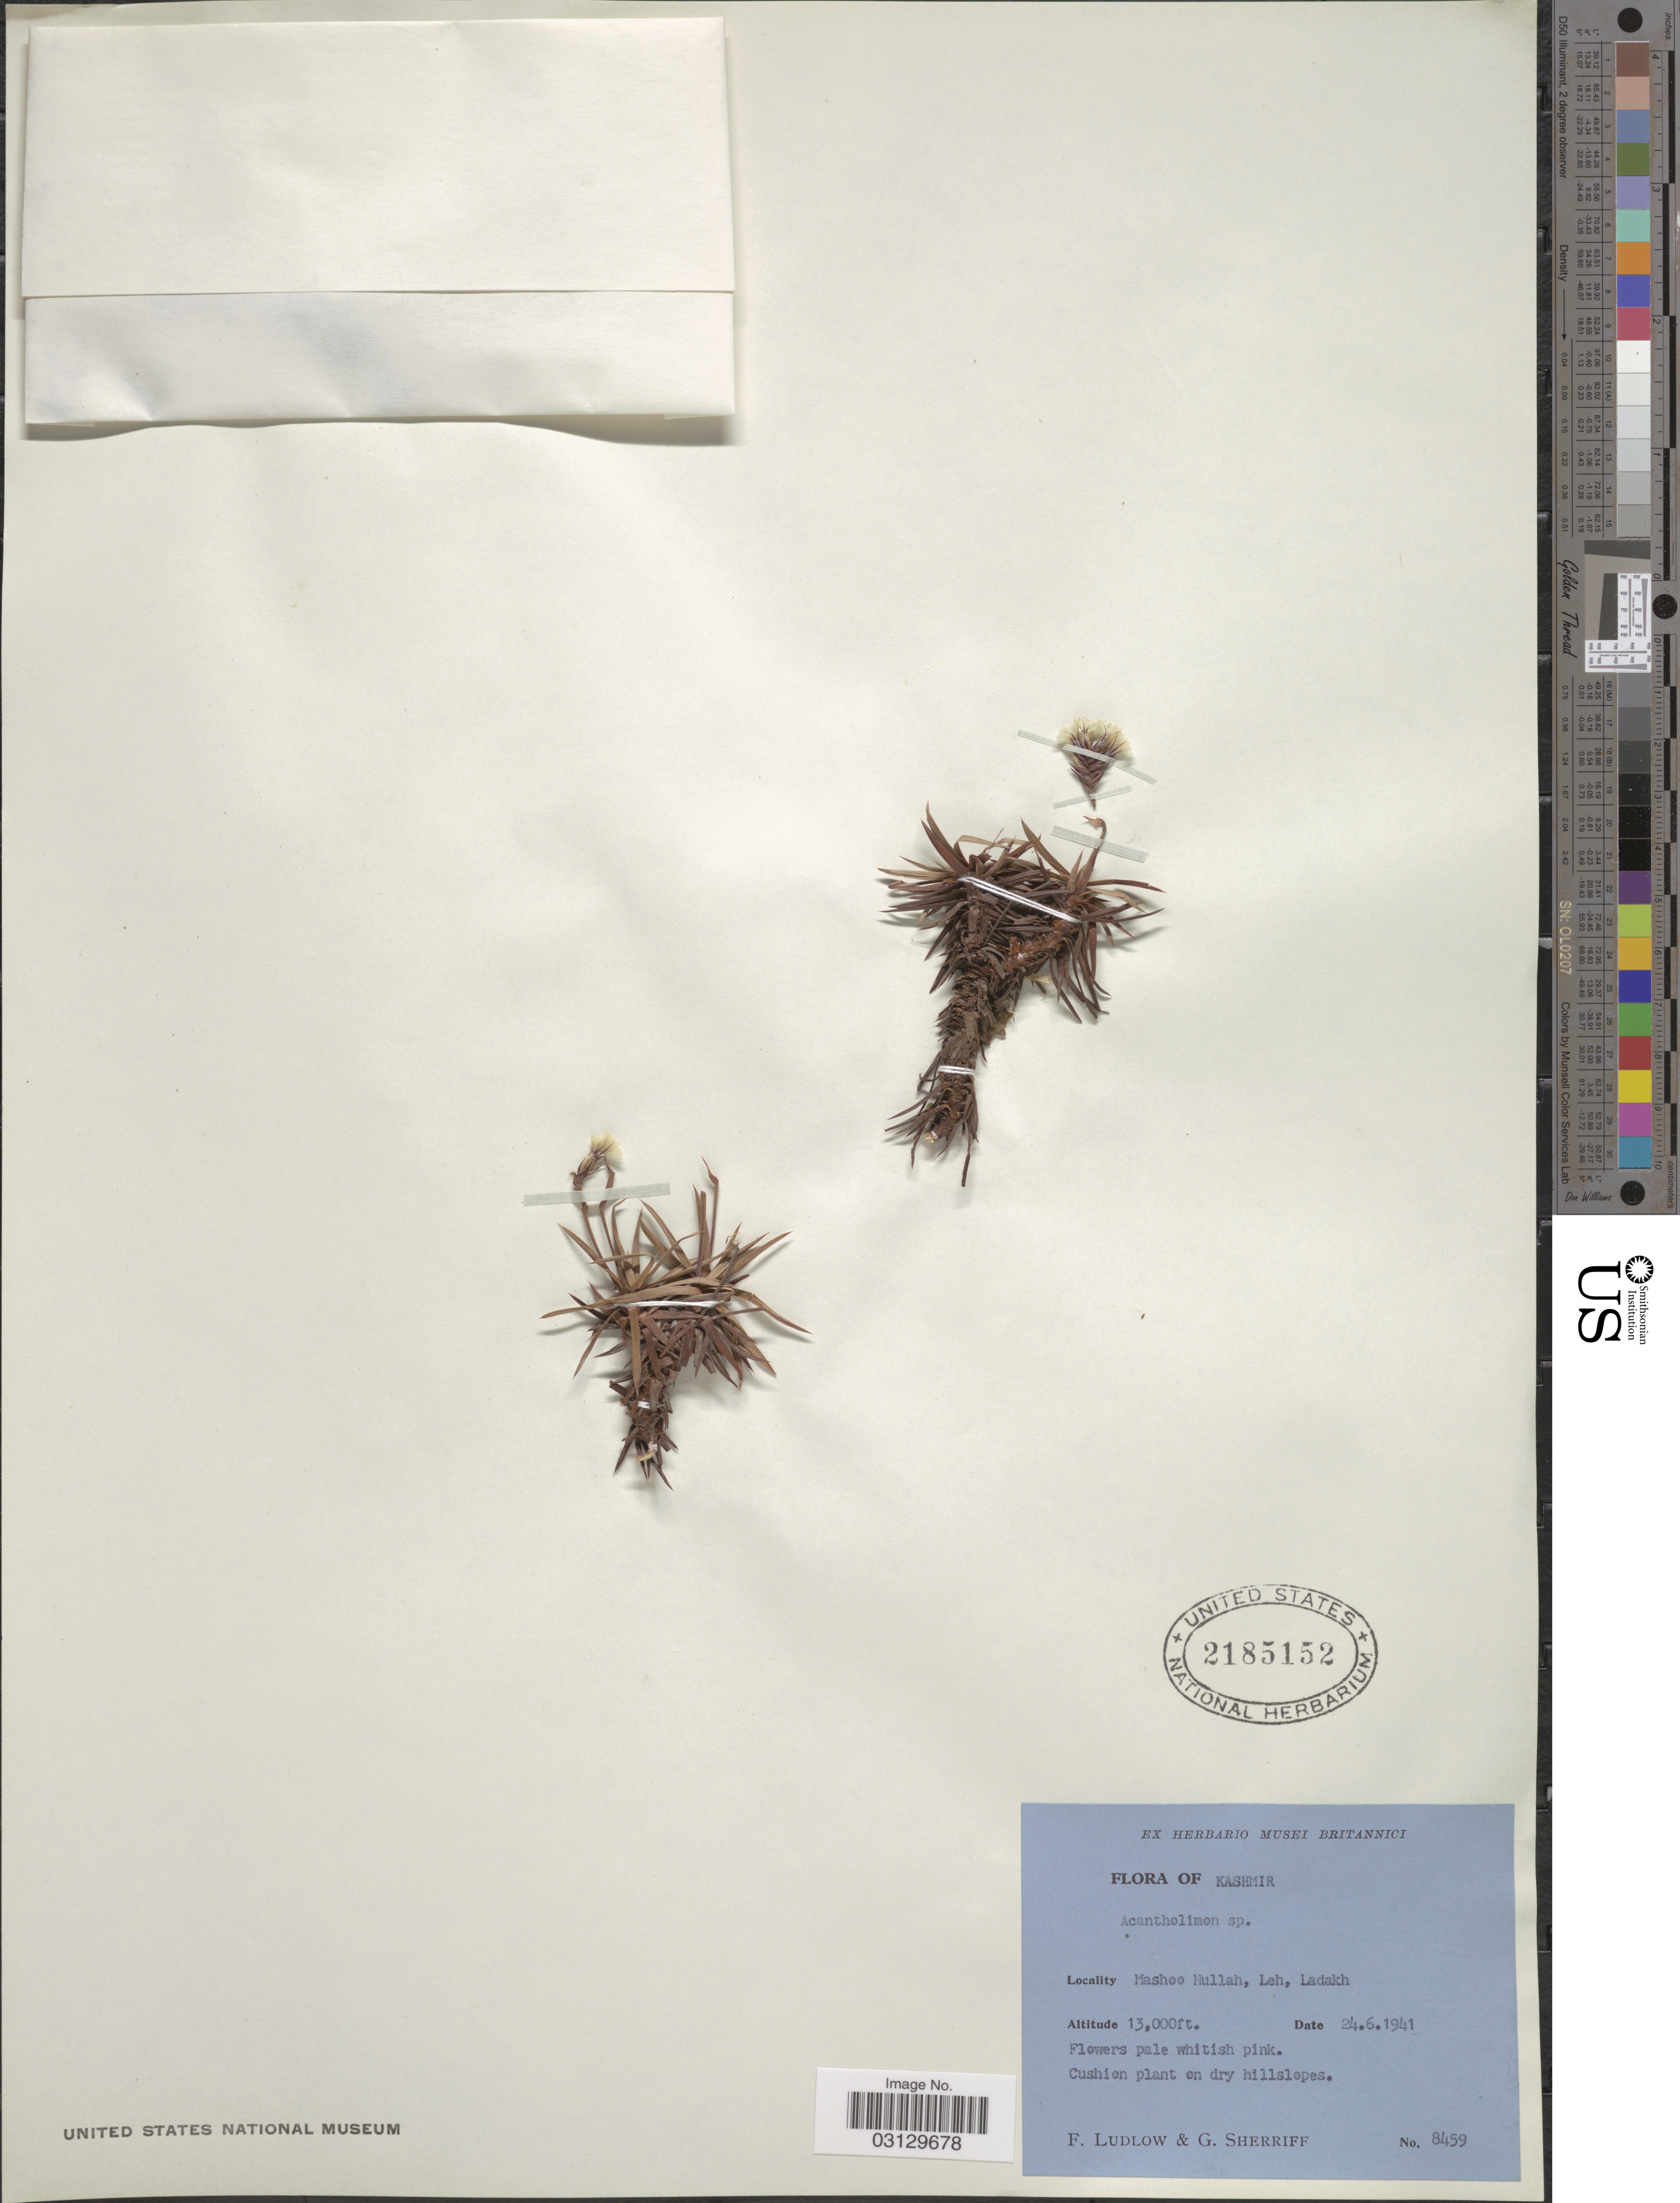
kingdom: Plantae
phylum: Tracheophyta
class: Magnoliopsida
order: Caryophyllales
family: Plumbaginaceae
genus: Acantholimon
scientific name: Acantholimon sp.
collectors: F. Ludlow & G. Sherriff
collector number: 8459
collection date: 1941-06-24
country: India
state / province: Jammu and Kashmir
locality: Kashmir. Mashoo Nullah, Leh, Ladakh.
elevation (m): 3962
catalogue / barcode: US 2185152